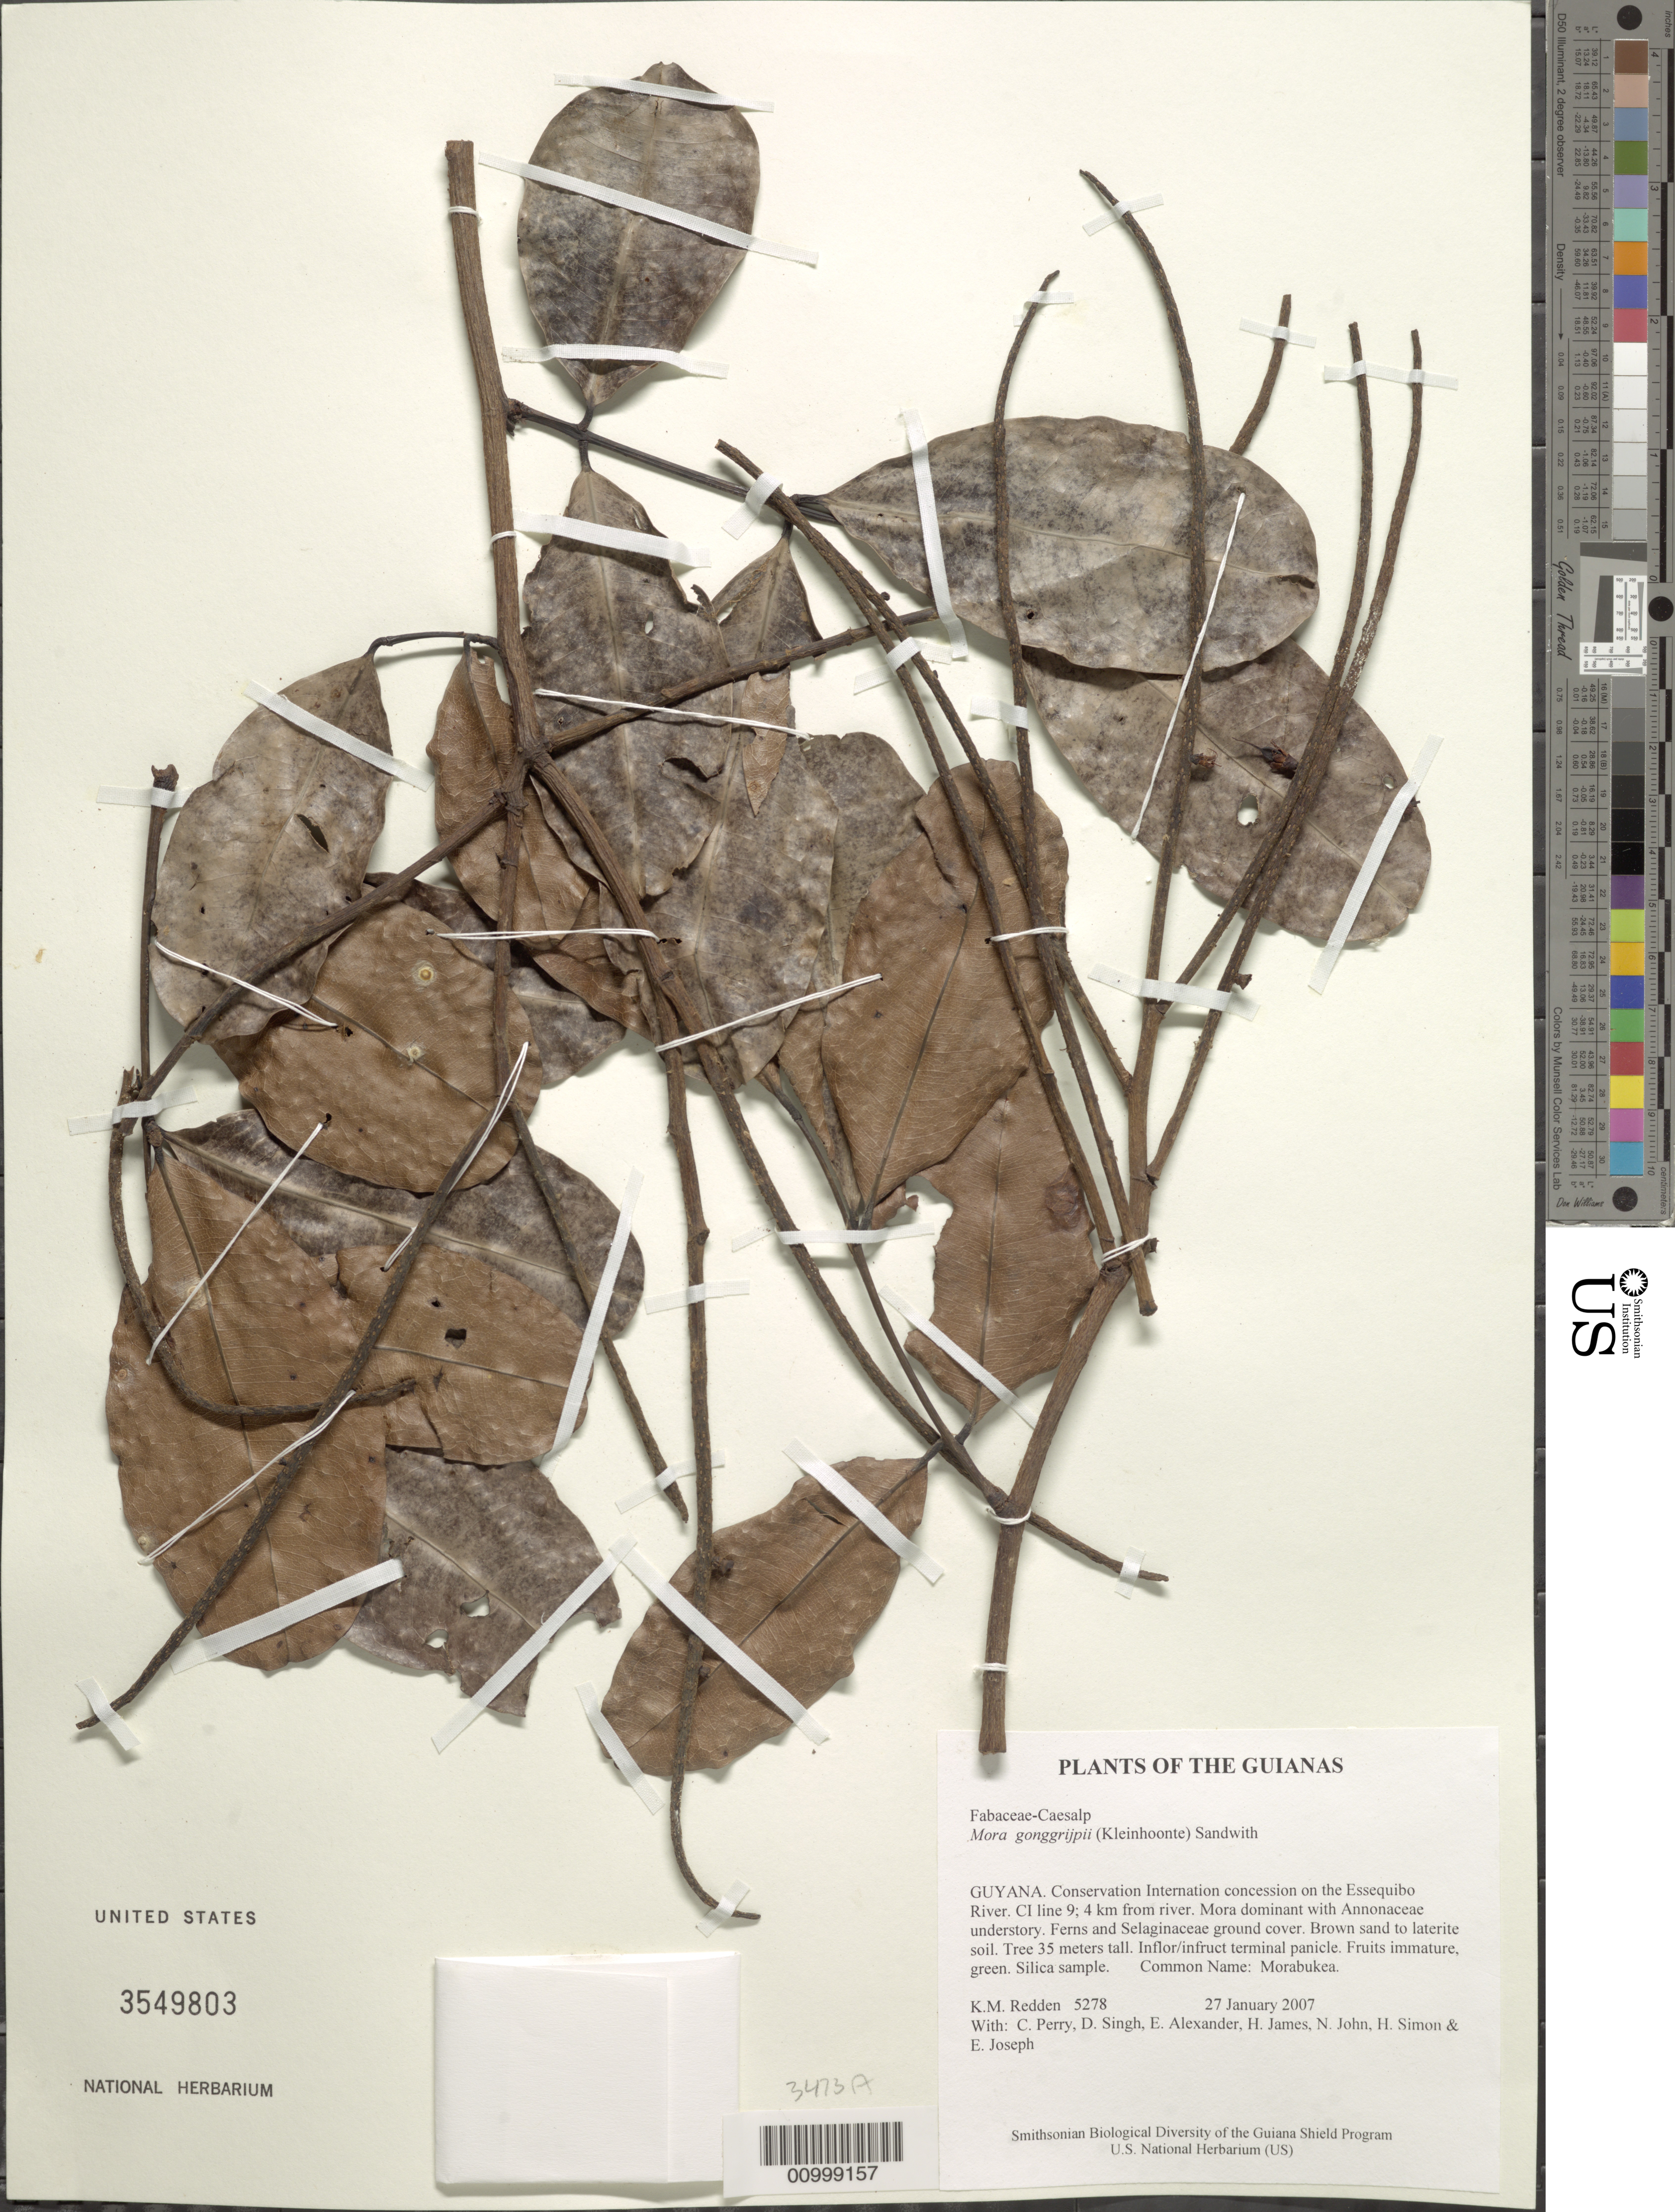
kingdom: Plantae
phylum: Tracheophyta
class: Magnoliopsida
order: Fabales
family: Fabaceae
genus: Mora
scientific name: Mora gonggrijpii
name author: (Kleinhoonte) Sandwith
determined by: Redden, K. M.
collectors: K. M. Redden, C. Perry, D. Singh, E. Alexander, H. James, N. John, H. Simon & E. Joseph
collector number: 5278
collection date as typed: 27 January 2007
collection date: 2007-01-27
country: Guyana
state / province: U. Takutu-U. Essequibo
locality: Conservation International concession on the Essequibo River. CI line 9; 4 km from river.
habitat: Mora dominant with Annonaceae understory. Ferns and Selaginaceae ground cover. Brown sand to laterite soil.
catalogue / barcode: US 3549803